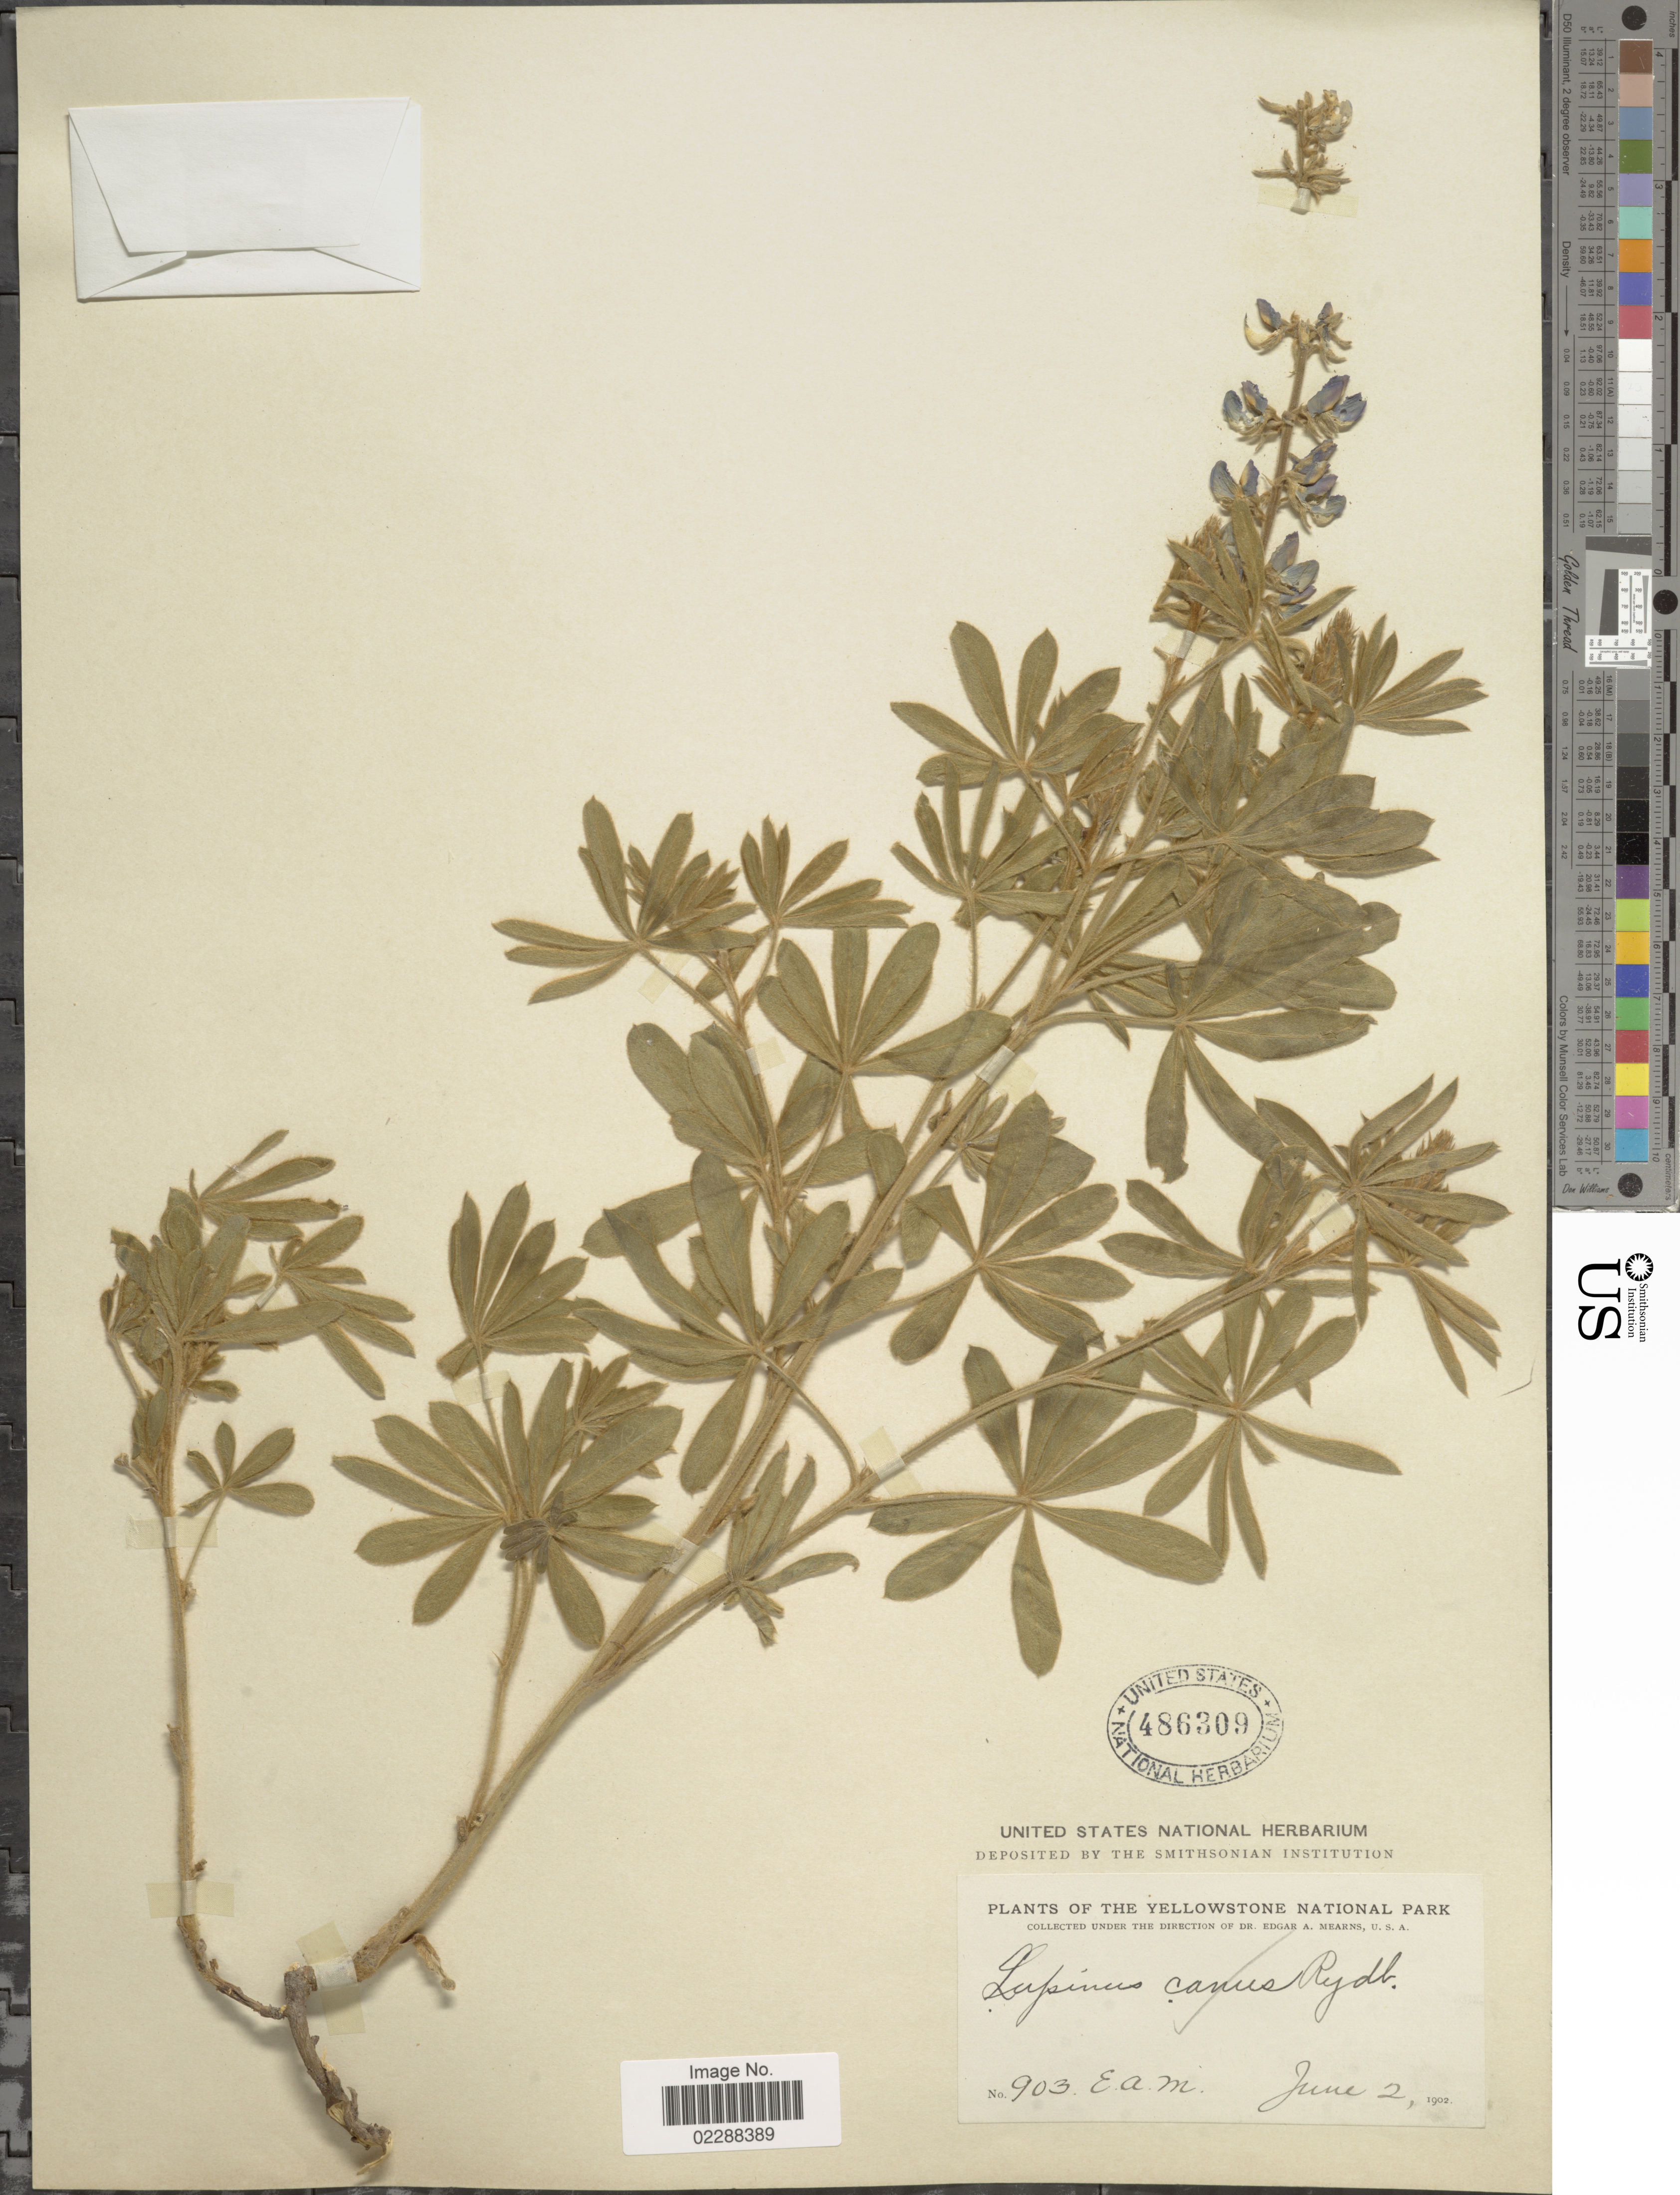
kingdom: Plantae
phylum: Tracheophyta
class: Magnoliopsida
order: Fabales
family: Fabaceae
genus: Lupinus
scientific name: Lupinus sp.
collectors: E. A. Mearns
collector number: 903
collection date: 1902-06-02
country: United States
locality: The Yellowstone National Park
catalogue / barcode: US 486309